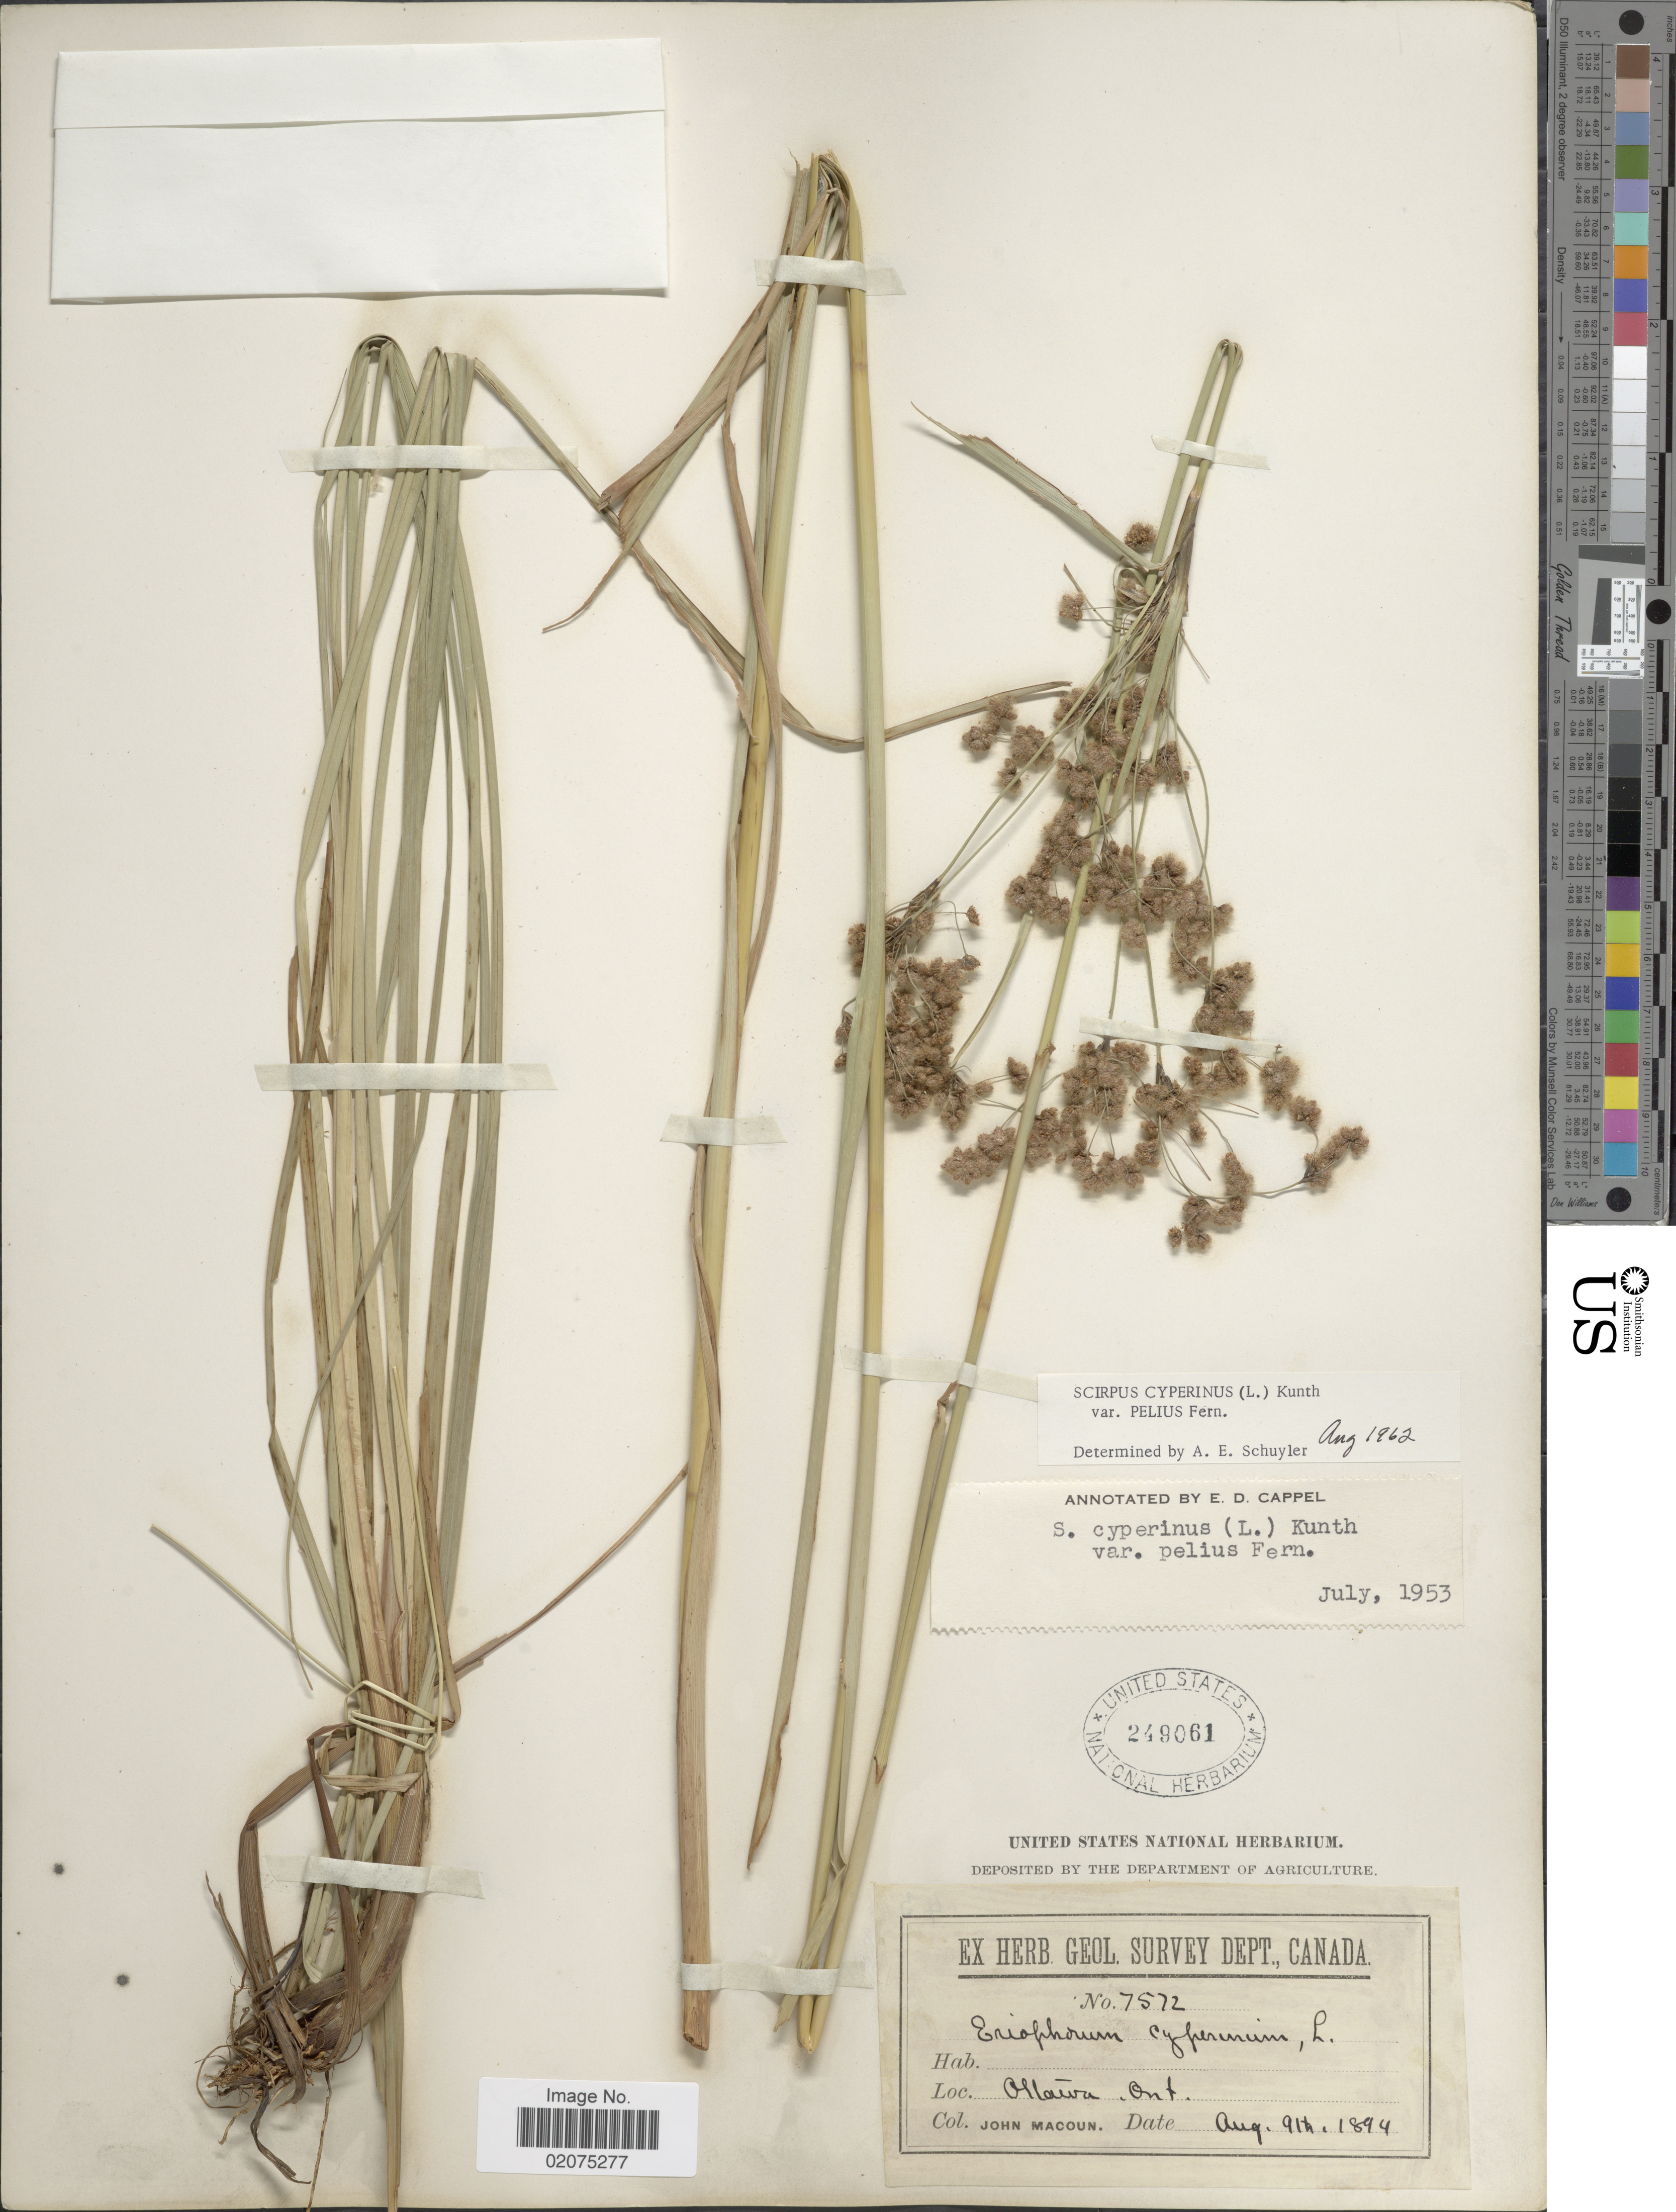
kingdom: Plantae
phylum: Tracheophyta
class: Liliopsida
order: Poales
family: Cyperaceae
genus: Scirpus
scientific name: Scirpus cyperinus var. pelius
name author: Fernald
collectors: J. Macoun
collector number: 7572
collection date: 1894-08-09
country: Canada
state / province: Ontario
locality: Ottawa, Ont.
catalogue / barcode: US 249061